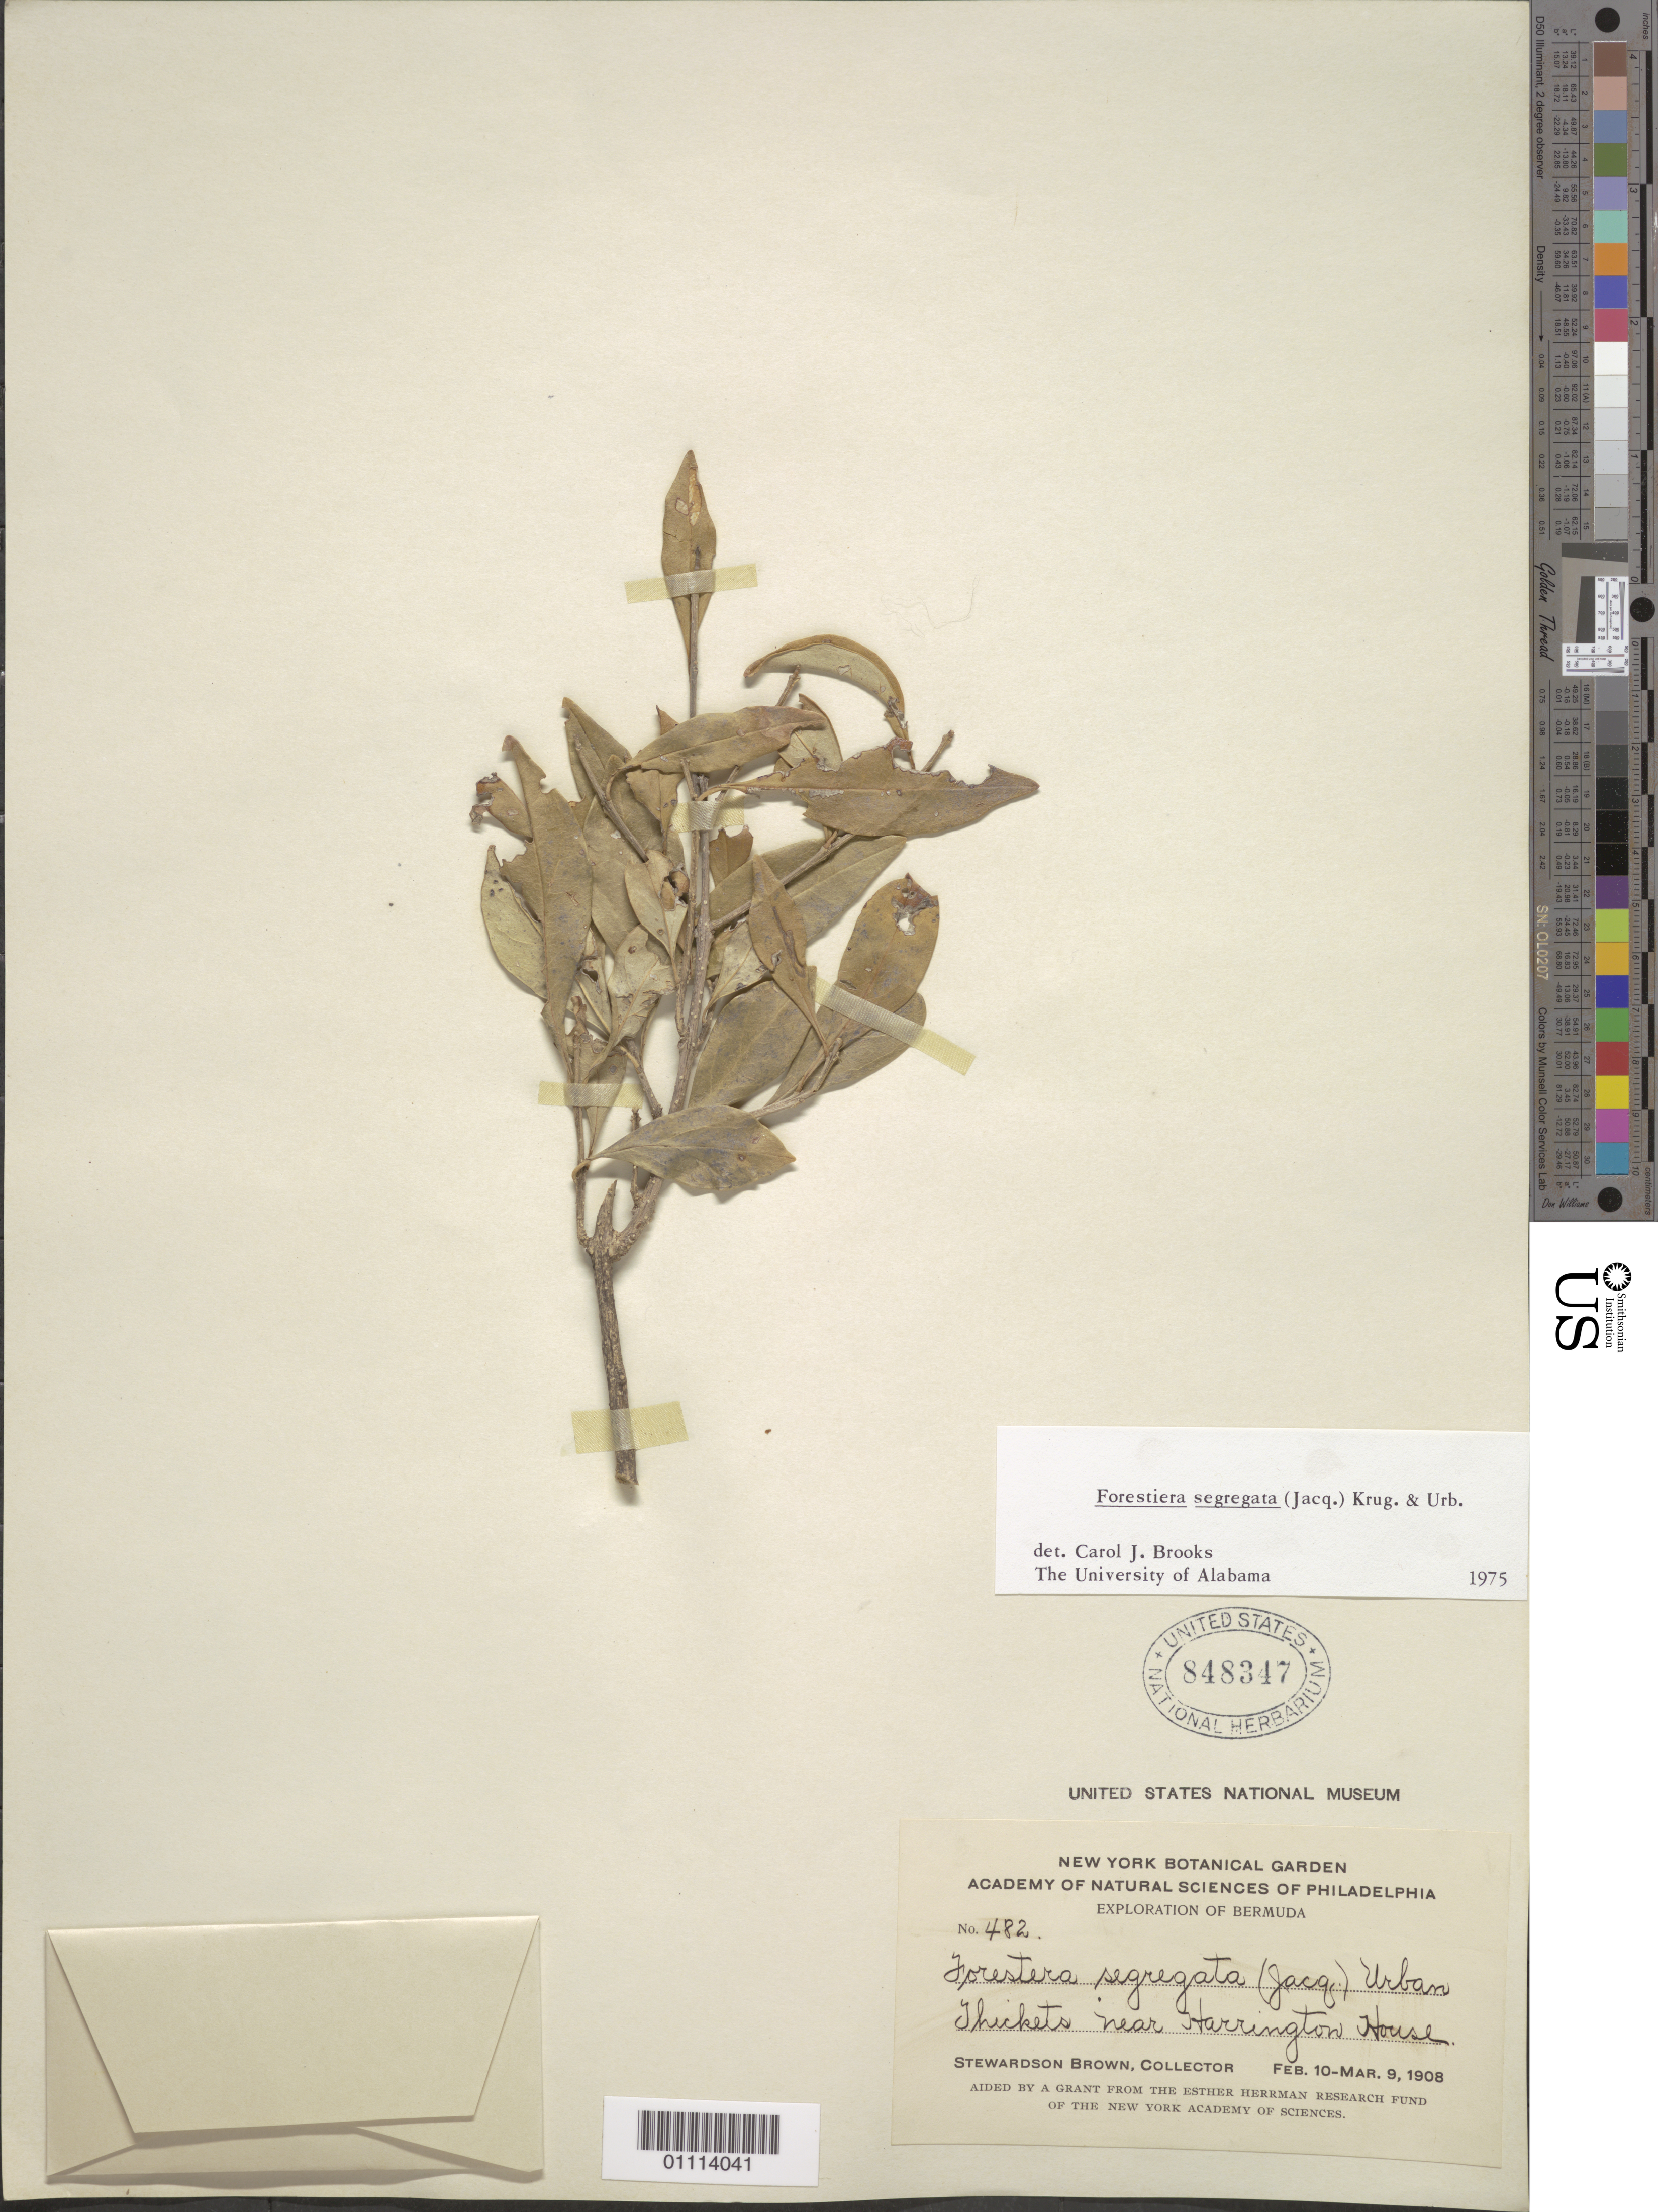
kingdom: Plantae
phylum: Tracheophyta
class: Magnoliopsida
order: Lamiales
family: Oleaceae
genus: Forestiera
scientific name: Forestiera segregata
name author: (Jacq.) Krug & Urb.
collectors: S. Brown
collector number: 482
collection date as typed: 10 Feb 1908 to 09 Mar 1908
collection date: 1908-02-10/1908-03-09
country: Bermuda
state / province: Hamilton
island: Bermuda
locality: Thickets near Harrington House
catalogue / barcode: US 848347